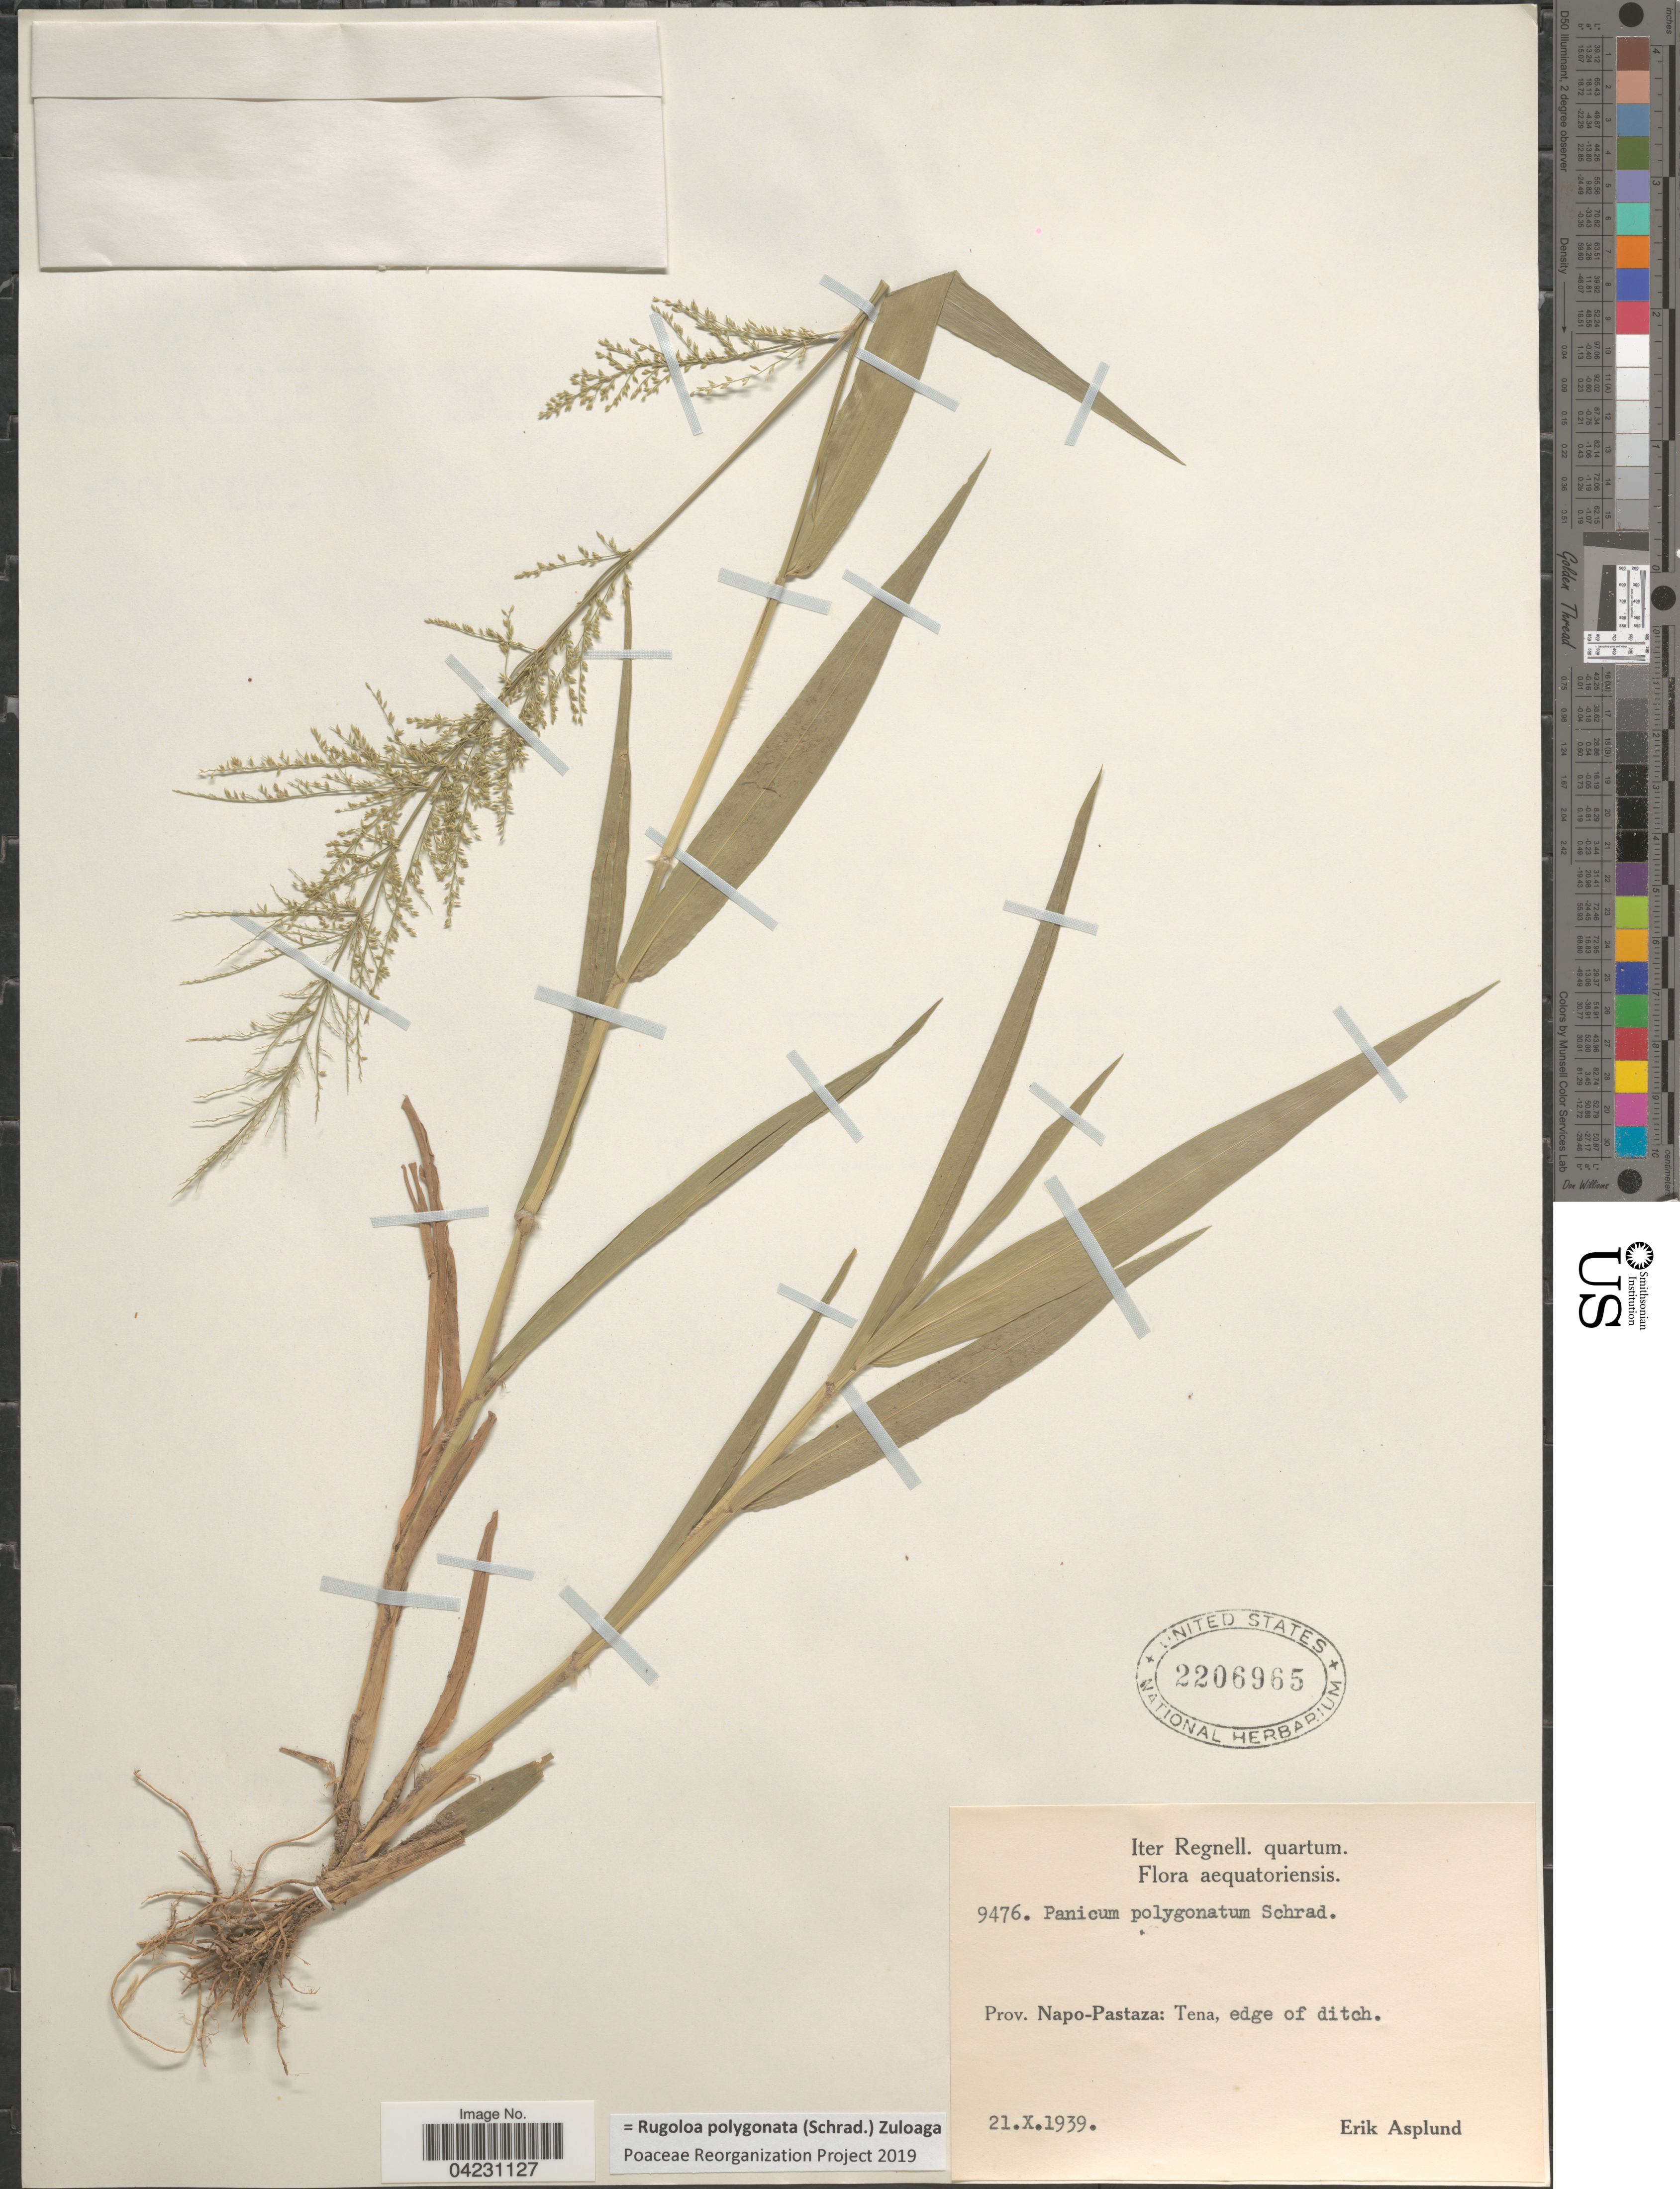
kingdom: Plantae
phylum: Tracheophyta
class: Liliopsida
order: Poales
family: Poaceae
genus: Rugoloa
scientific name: Rugoloa polygonata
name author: (Schrad.) Zuloaga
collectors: E. Asplund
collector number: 9476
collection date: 1939-10-21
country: Ecuador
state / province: Napo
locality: Iter Regnell. quartum. Prov. Napo-Pastaza: Tena, edge of ditch.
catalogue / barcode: US 2206965